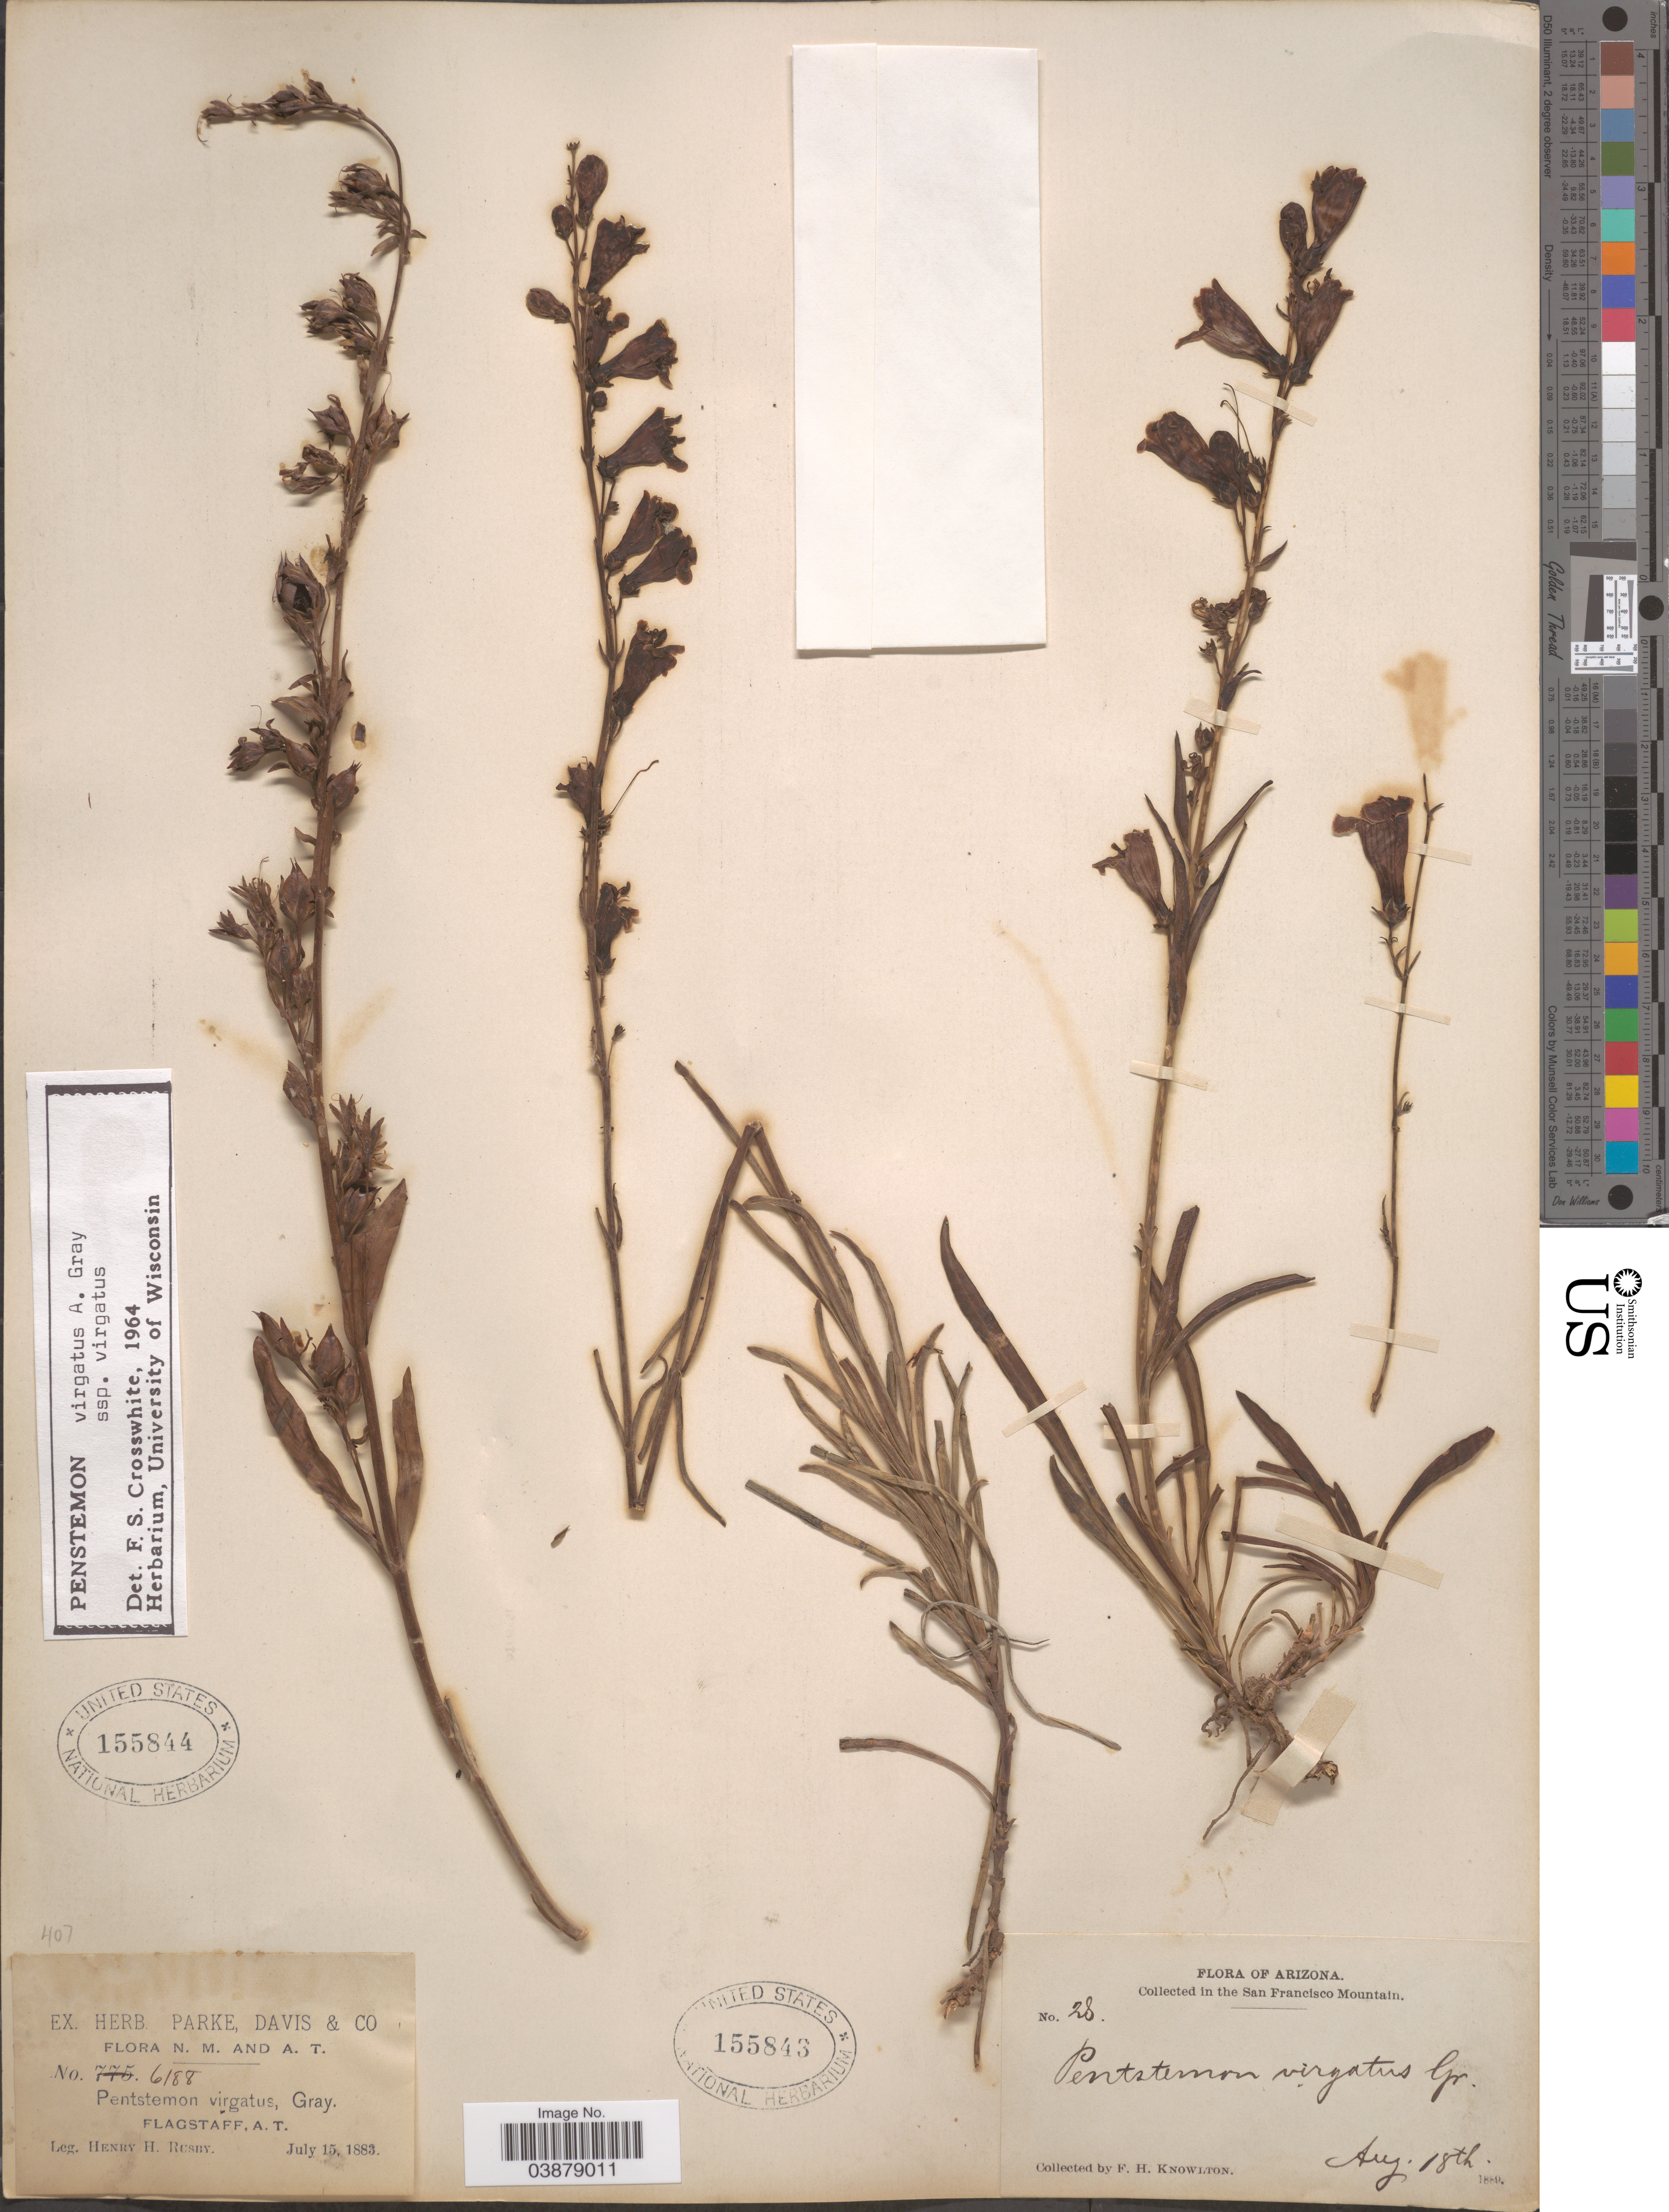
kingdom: Plantae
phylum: Tracheophyta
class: Magnoliopsida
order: Lamiales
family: Plantaginaceae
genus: Penstemon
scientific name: Penstemon virgatus subsp. virgatus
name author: A. Gray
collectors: H. H. Rusby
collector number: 6188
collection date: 1883-07-15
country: United States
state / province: Arizona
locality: Flagstaff.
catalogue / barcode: US 155844-2